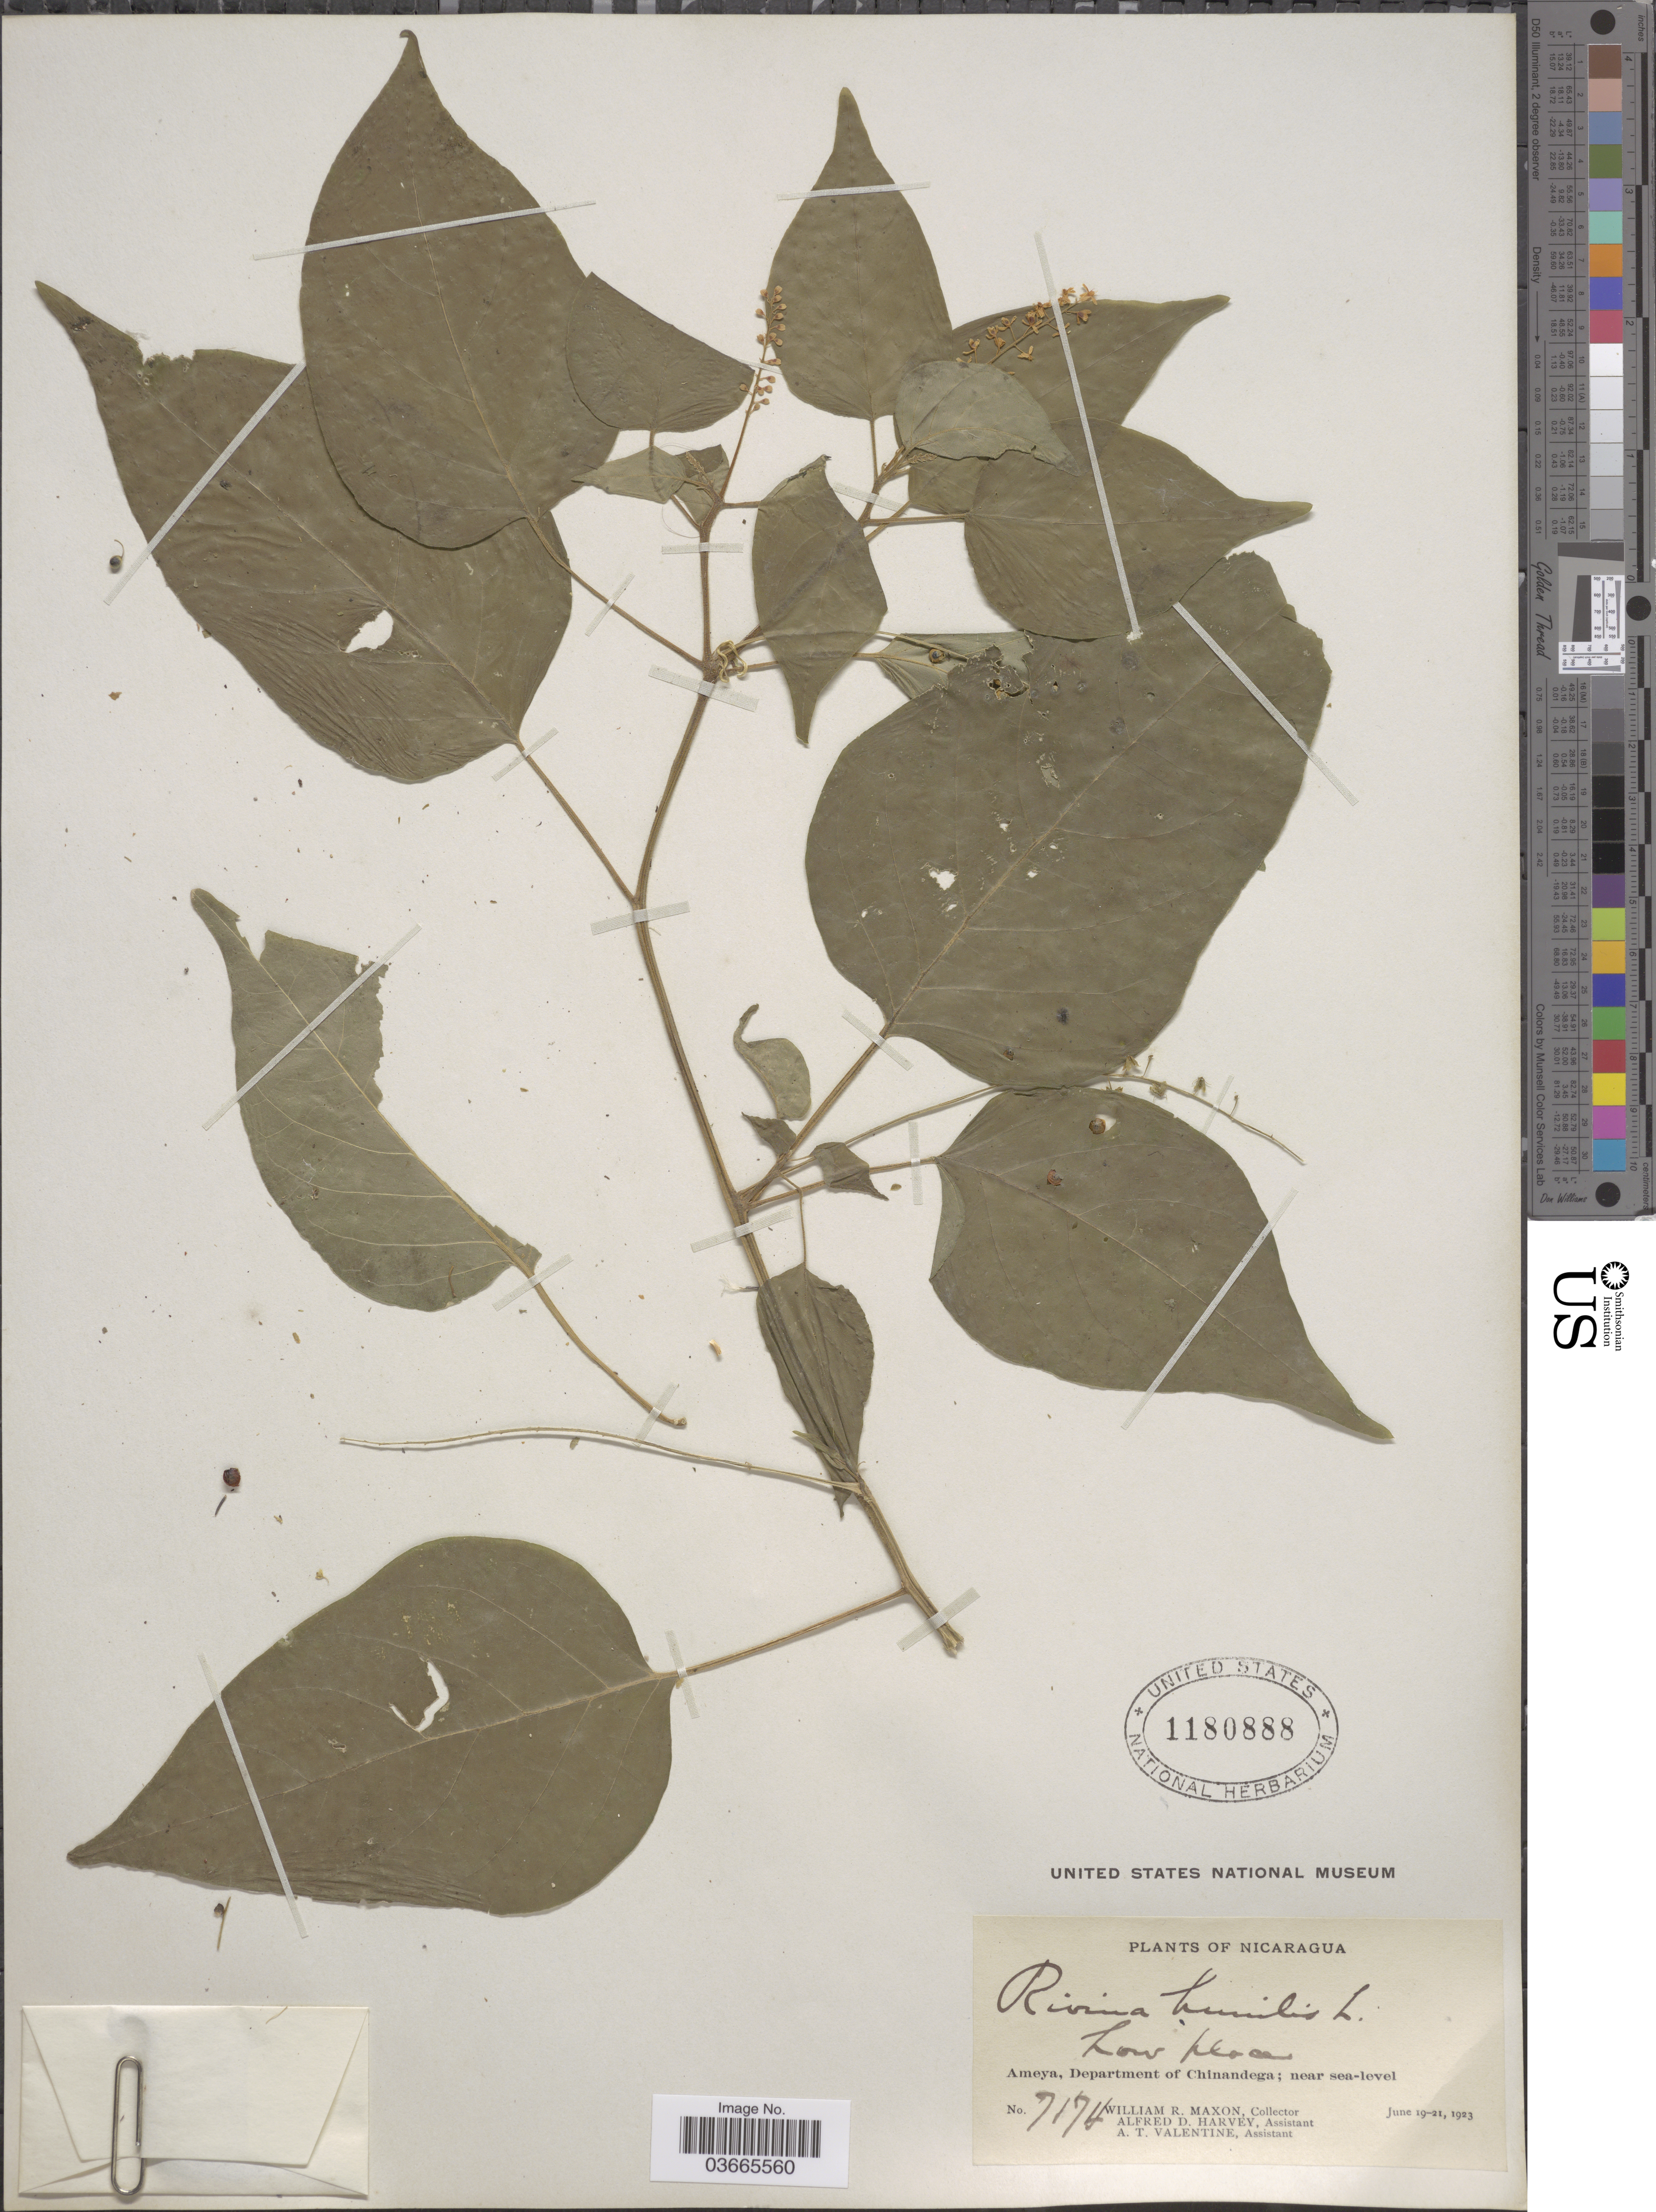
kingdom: Plantae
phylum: Tracheophyta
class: Magnoliopsida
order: Caryophyllales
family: Phytolaccaceae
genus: Rivina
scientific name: Rivina humilis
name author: L.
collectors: W. R. Maxon, A. D. Harvey & A. Valentine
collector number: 7174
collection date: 1923-06-19/1923-06-21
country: Nicaragua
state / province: Chinandega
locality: Ameya, Department of Chinandega.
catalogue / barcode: US 1180888